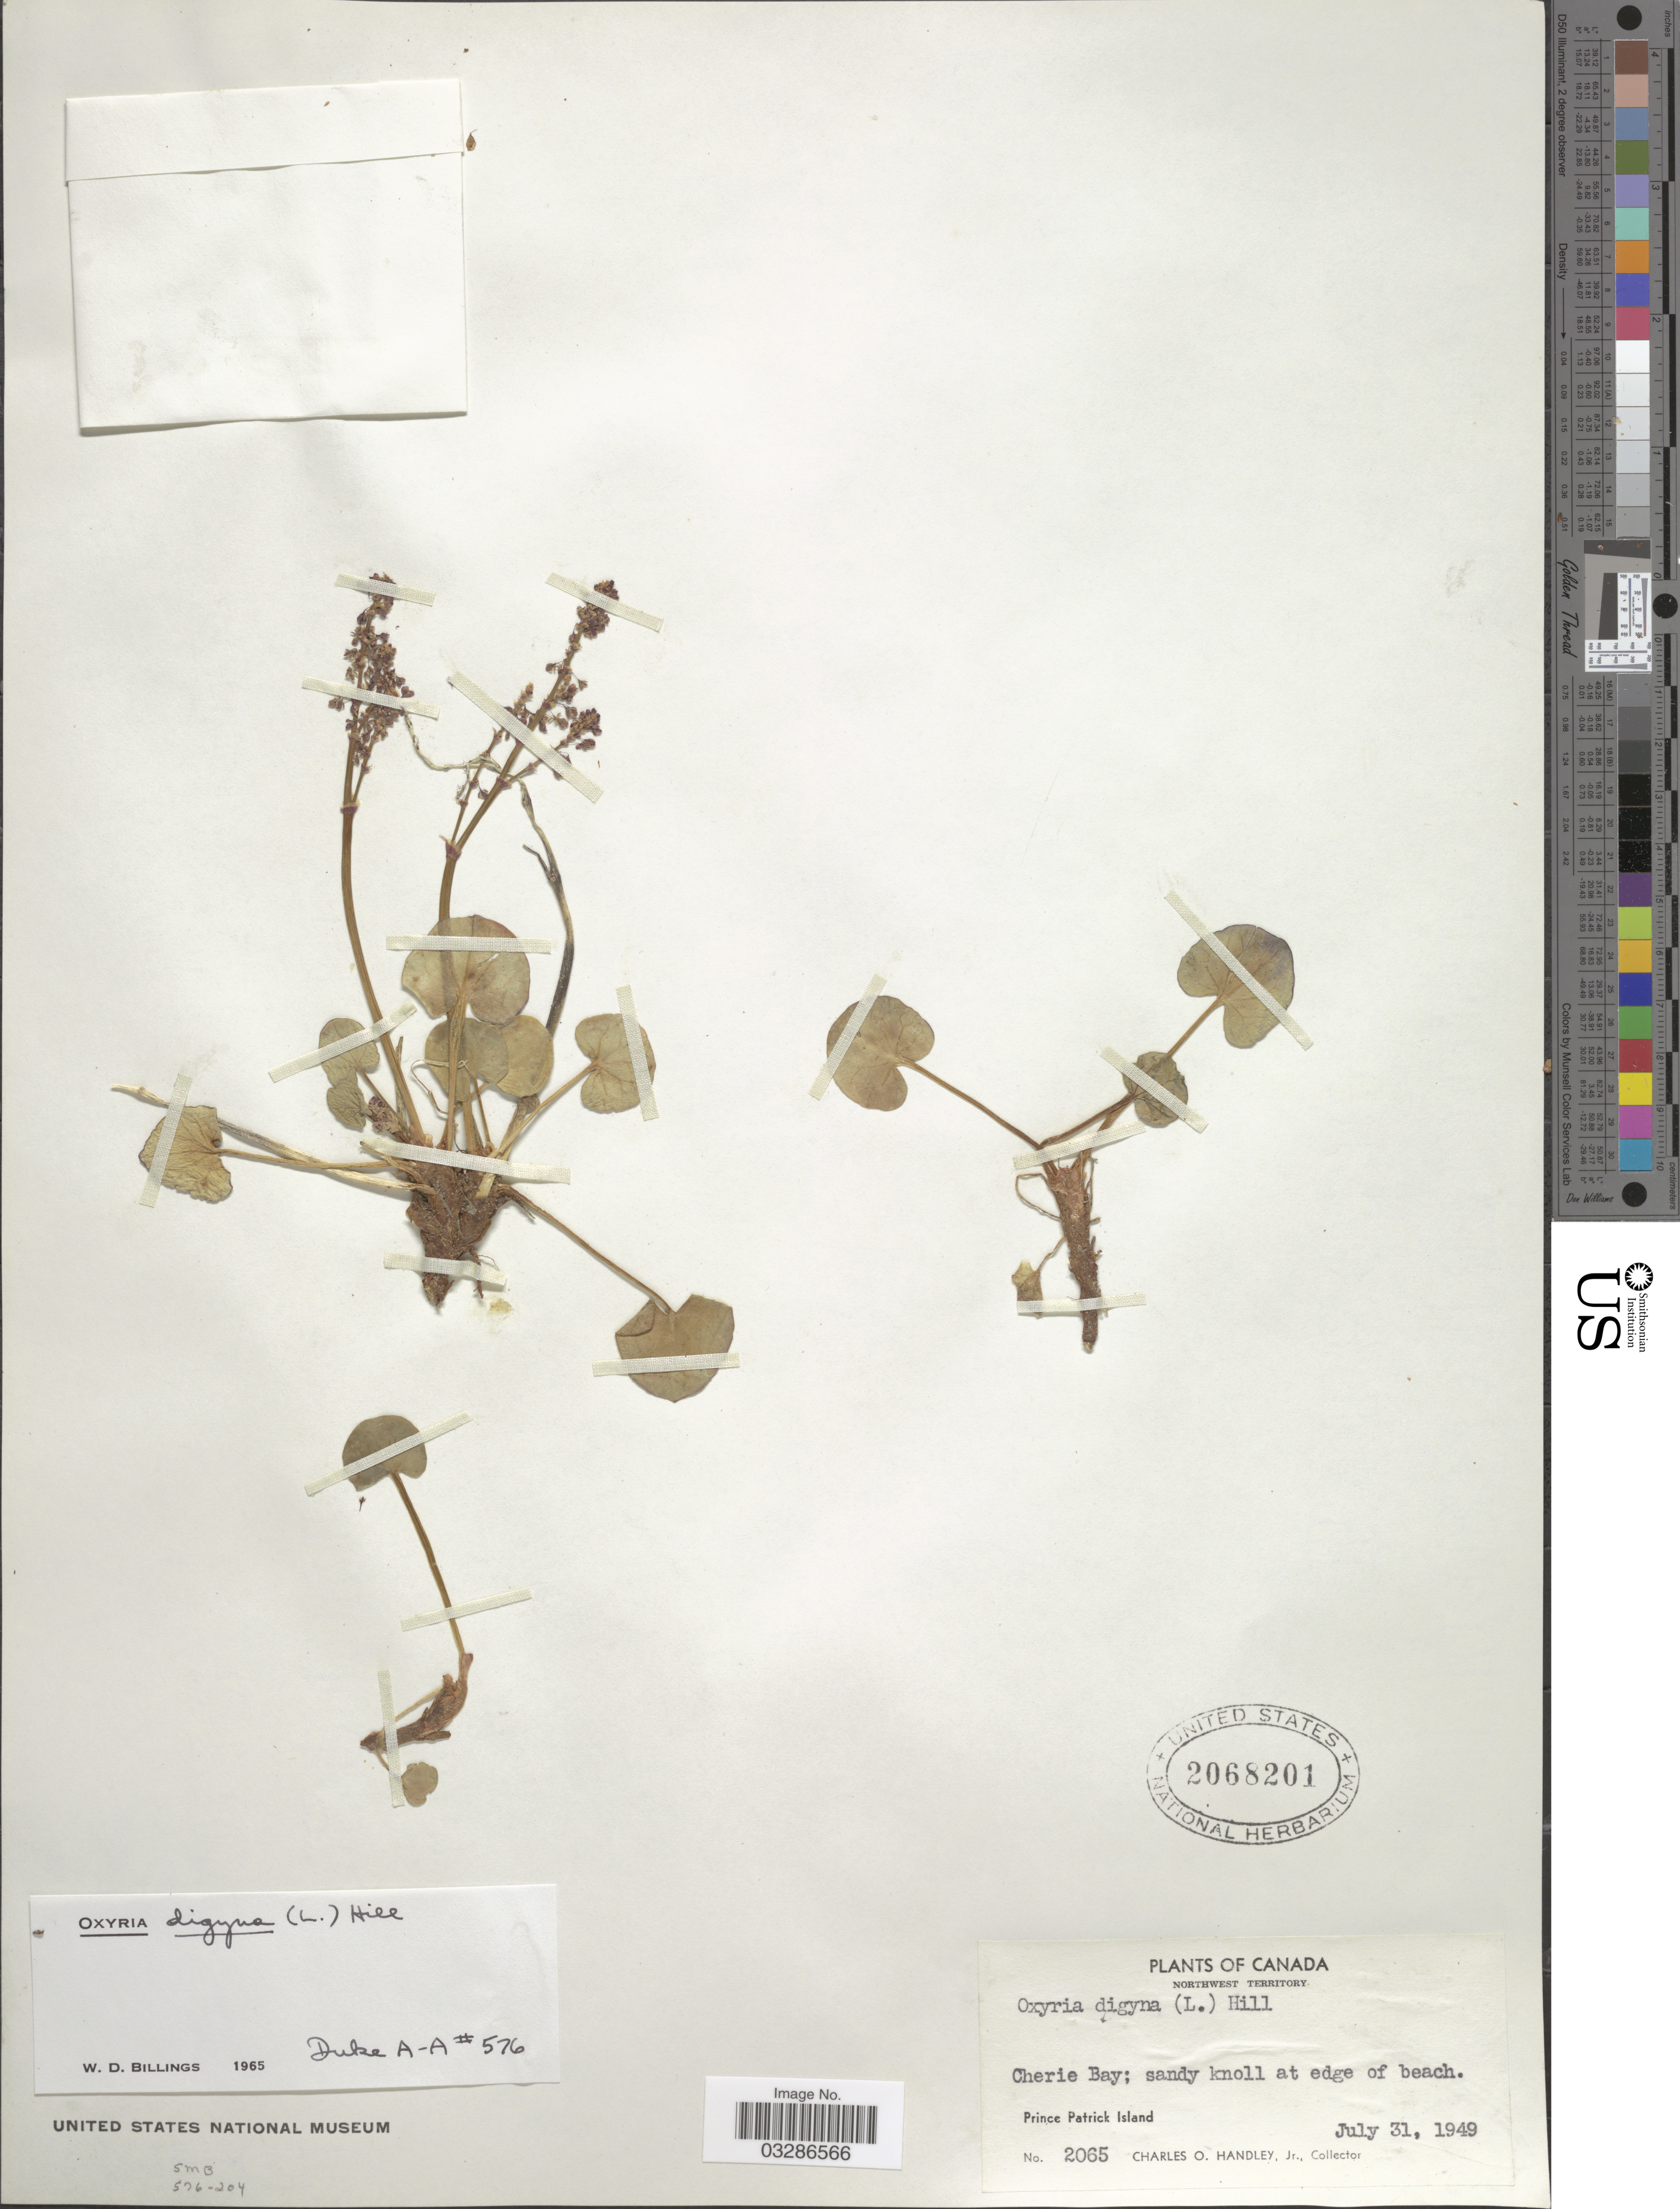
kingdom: Plantae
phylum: Tracheophyta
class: Magnoliopsida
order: Caryophyllales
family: Polygonaceae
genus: Oxyria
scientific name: Oxyria digyna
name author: (L.) Hill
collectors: C. O. Handley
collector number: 2065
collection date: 1949-07-31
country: Canada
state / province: Northwest Territories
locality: Cherie Bay, Prince Patrick Island.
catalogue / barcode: US 2068201